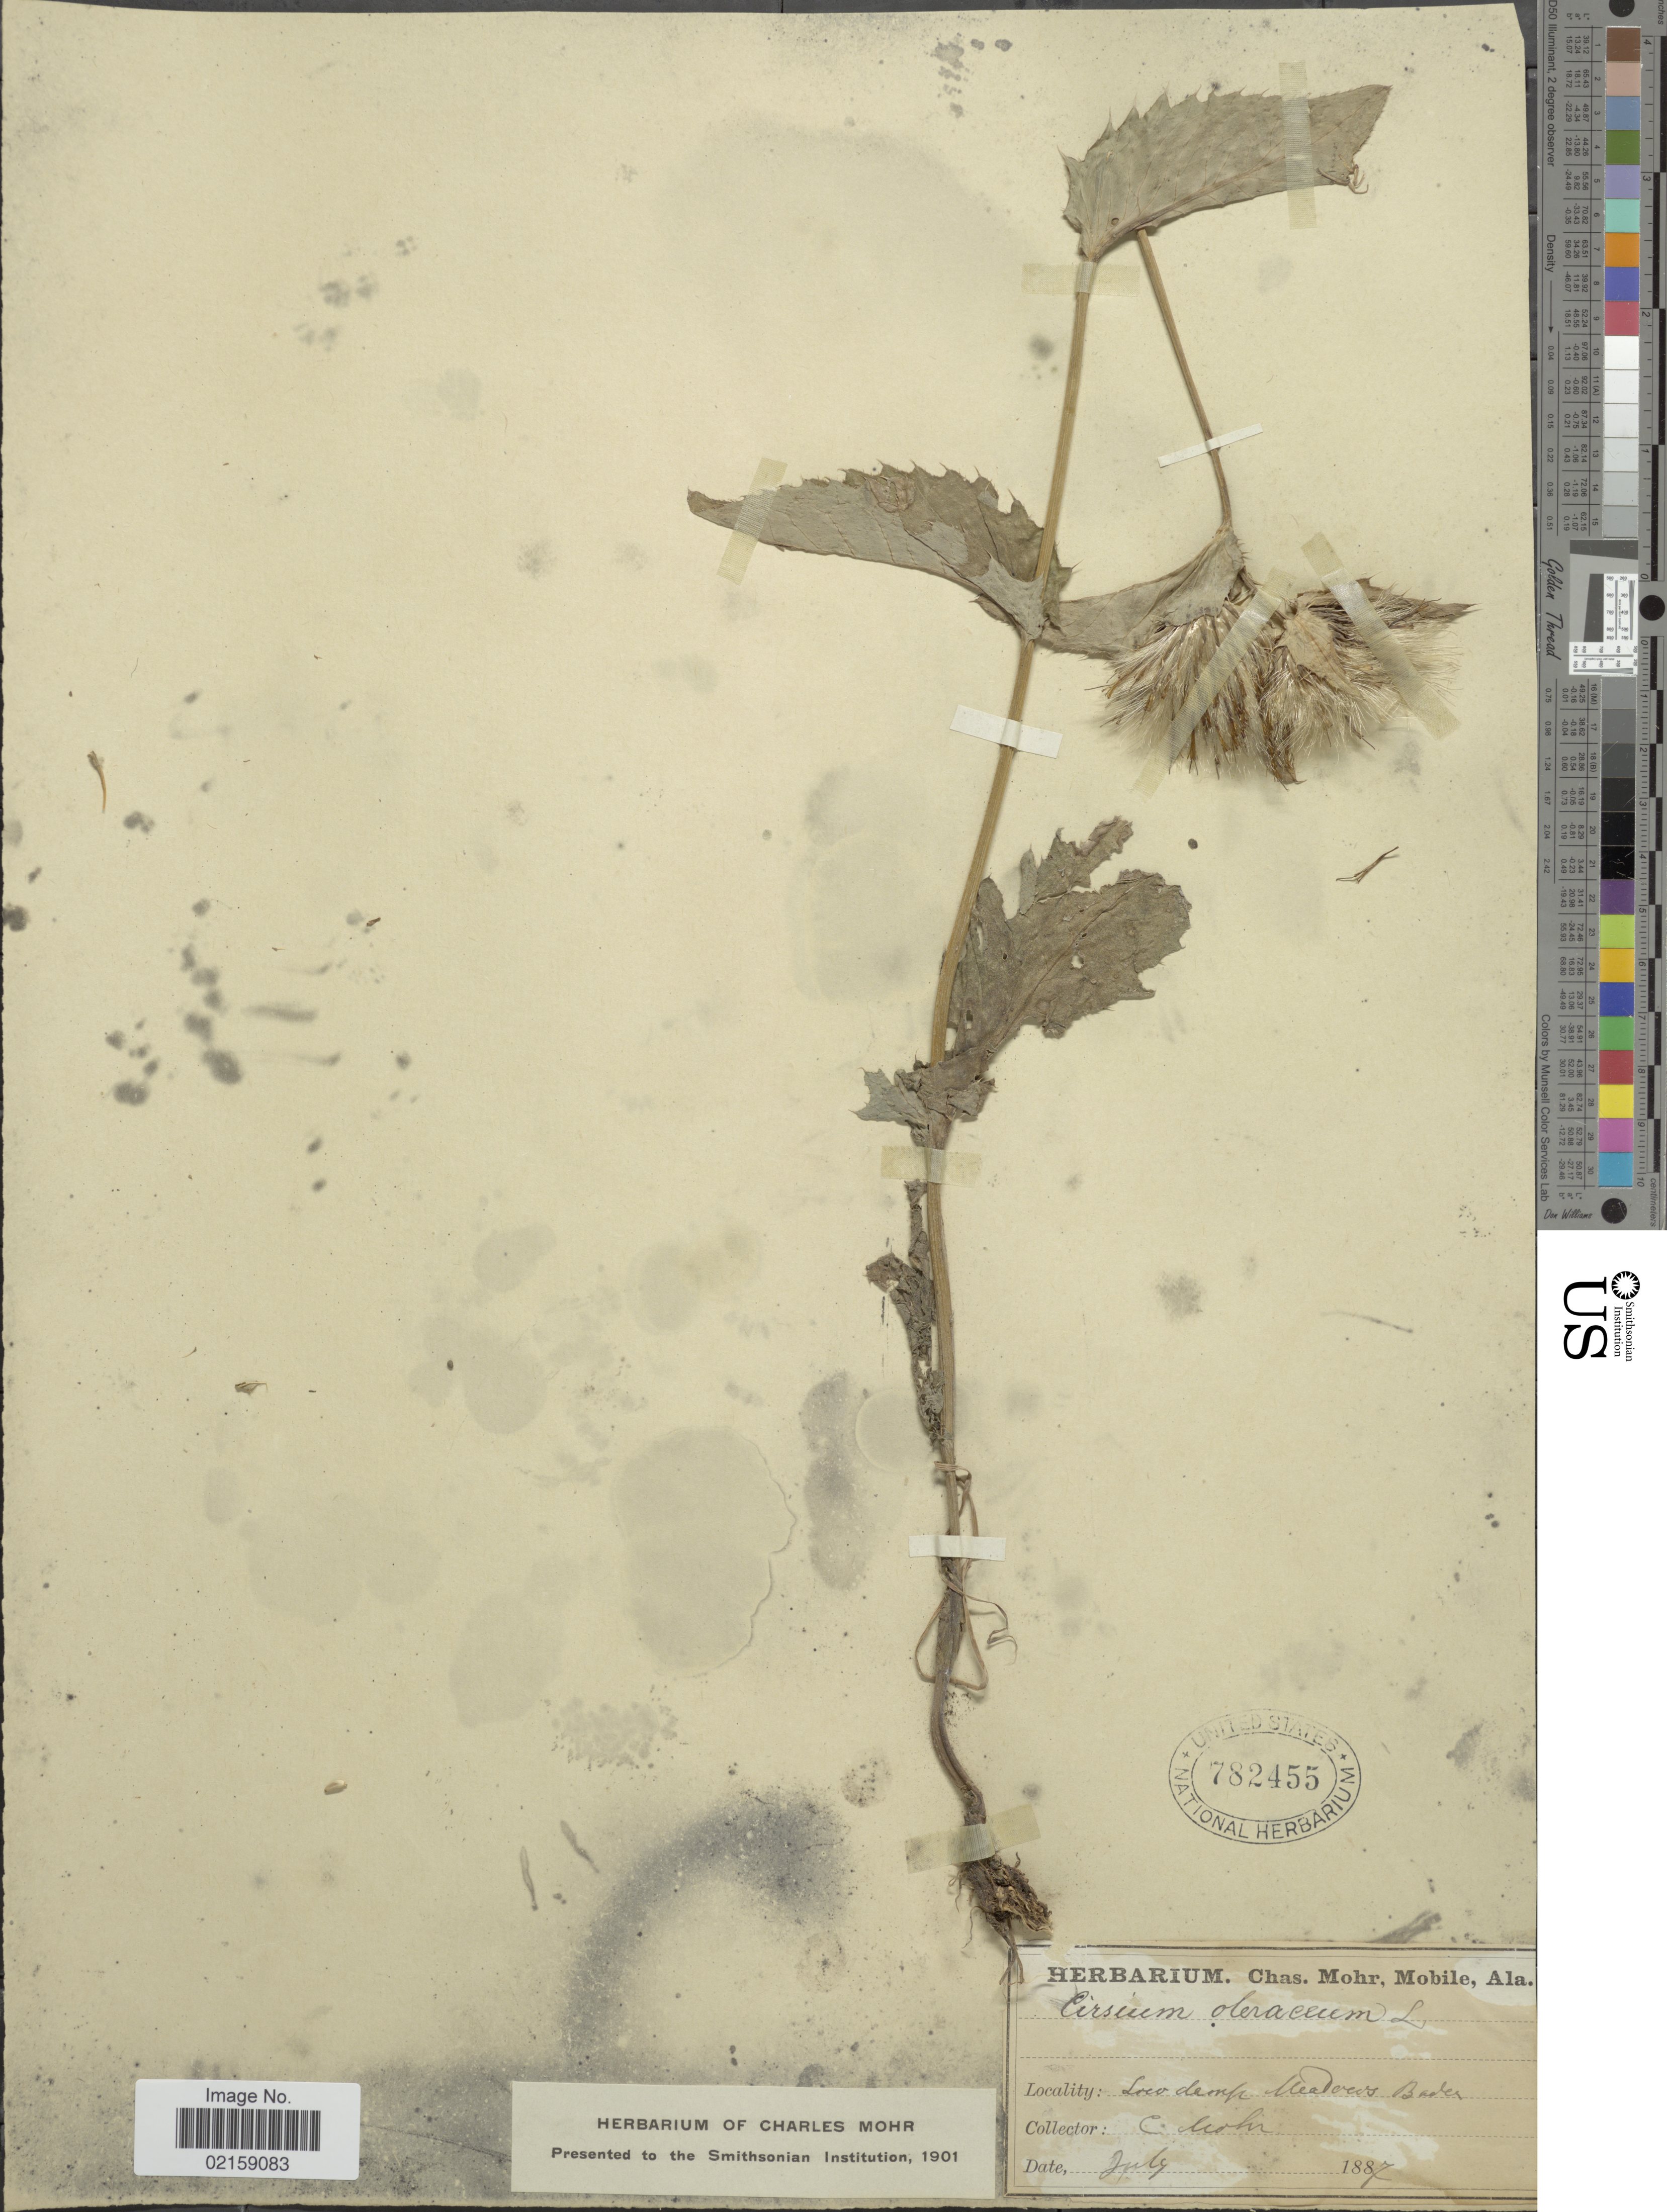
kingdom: Plantae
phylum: Tracheophyta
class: Magnoliopsida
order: Asterales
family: Asteraceae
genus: Cirsium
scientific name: Cirsium oleraceum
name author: (L.) Scop.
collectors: Mohr, C. T. (herbarium)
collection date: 1887-07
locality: Loco damp Meadocos Baden. [interpreted]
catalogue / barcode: US 782455